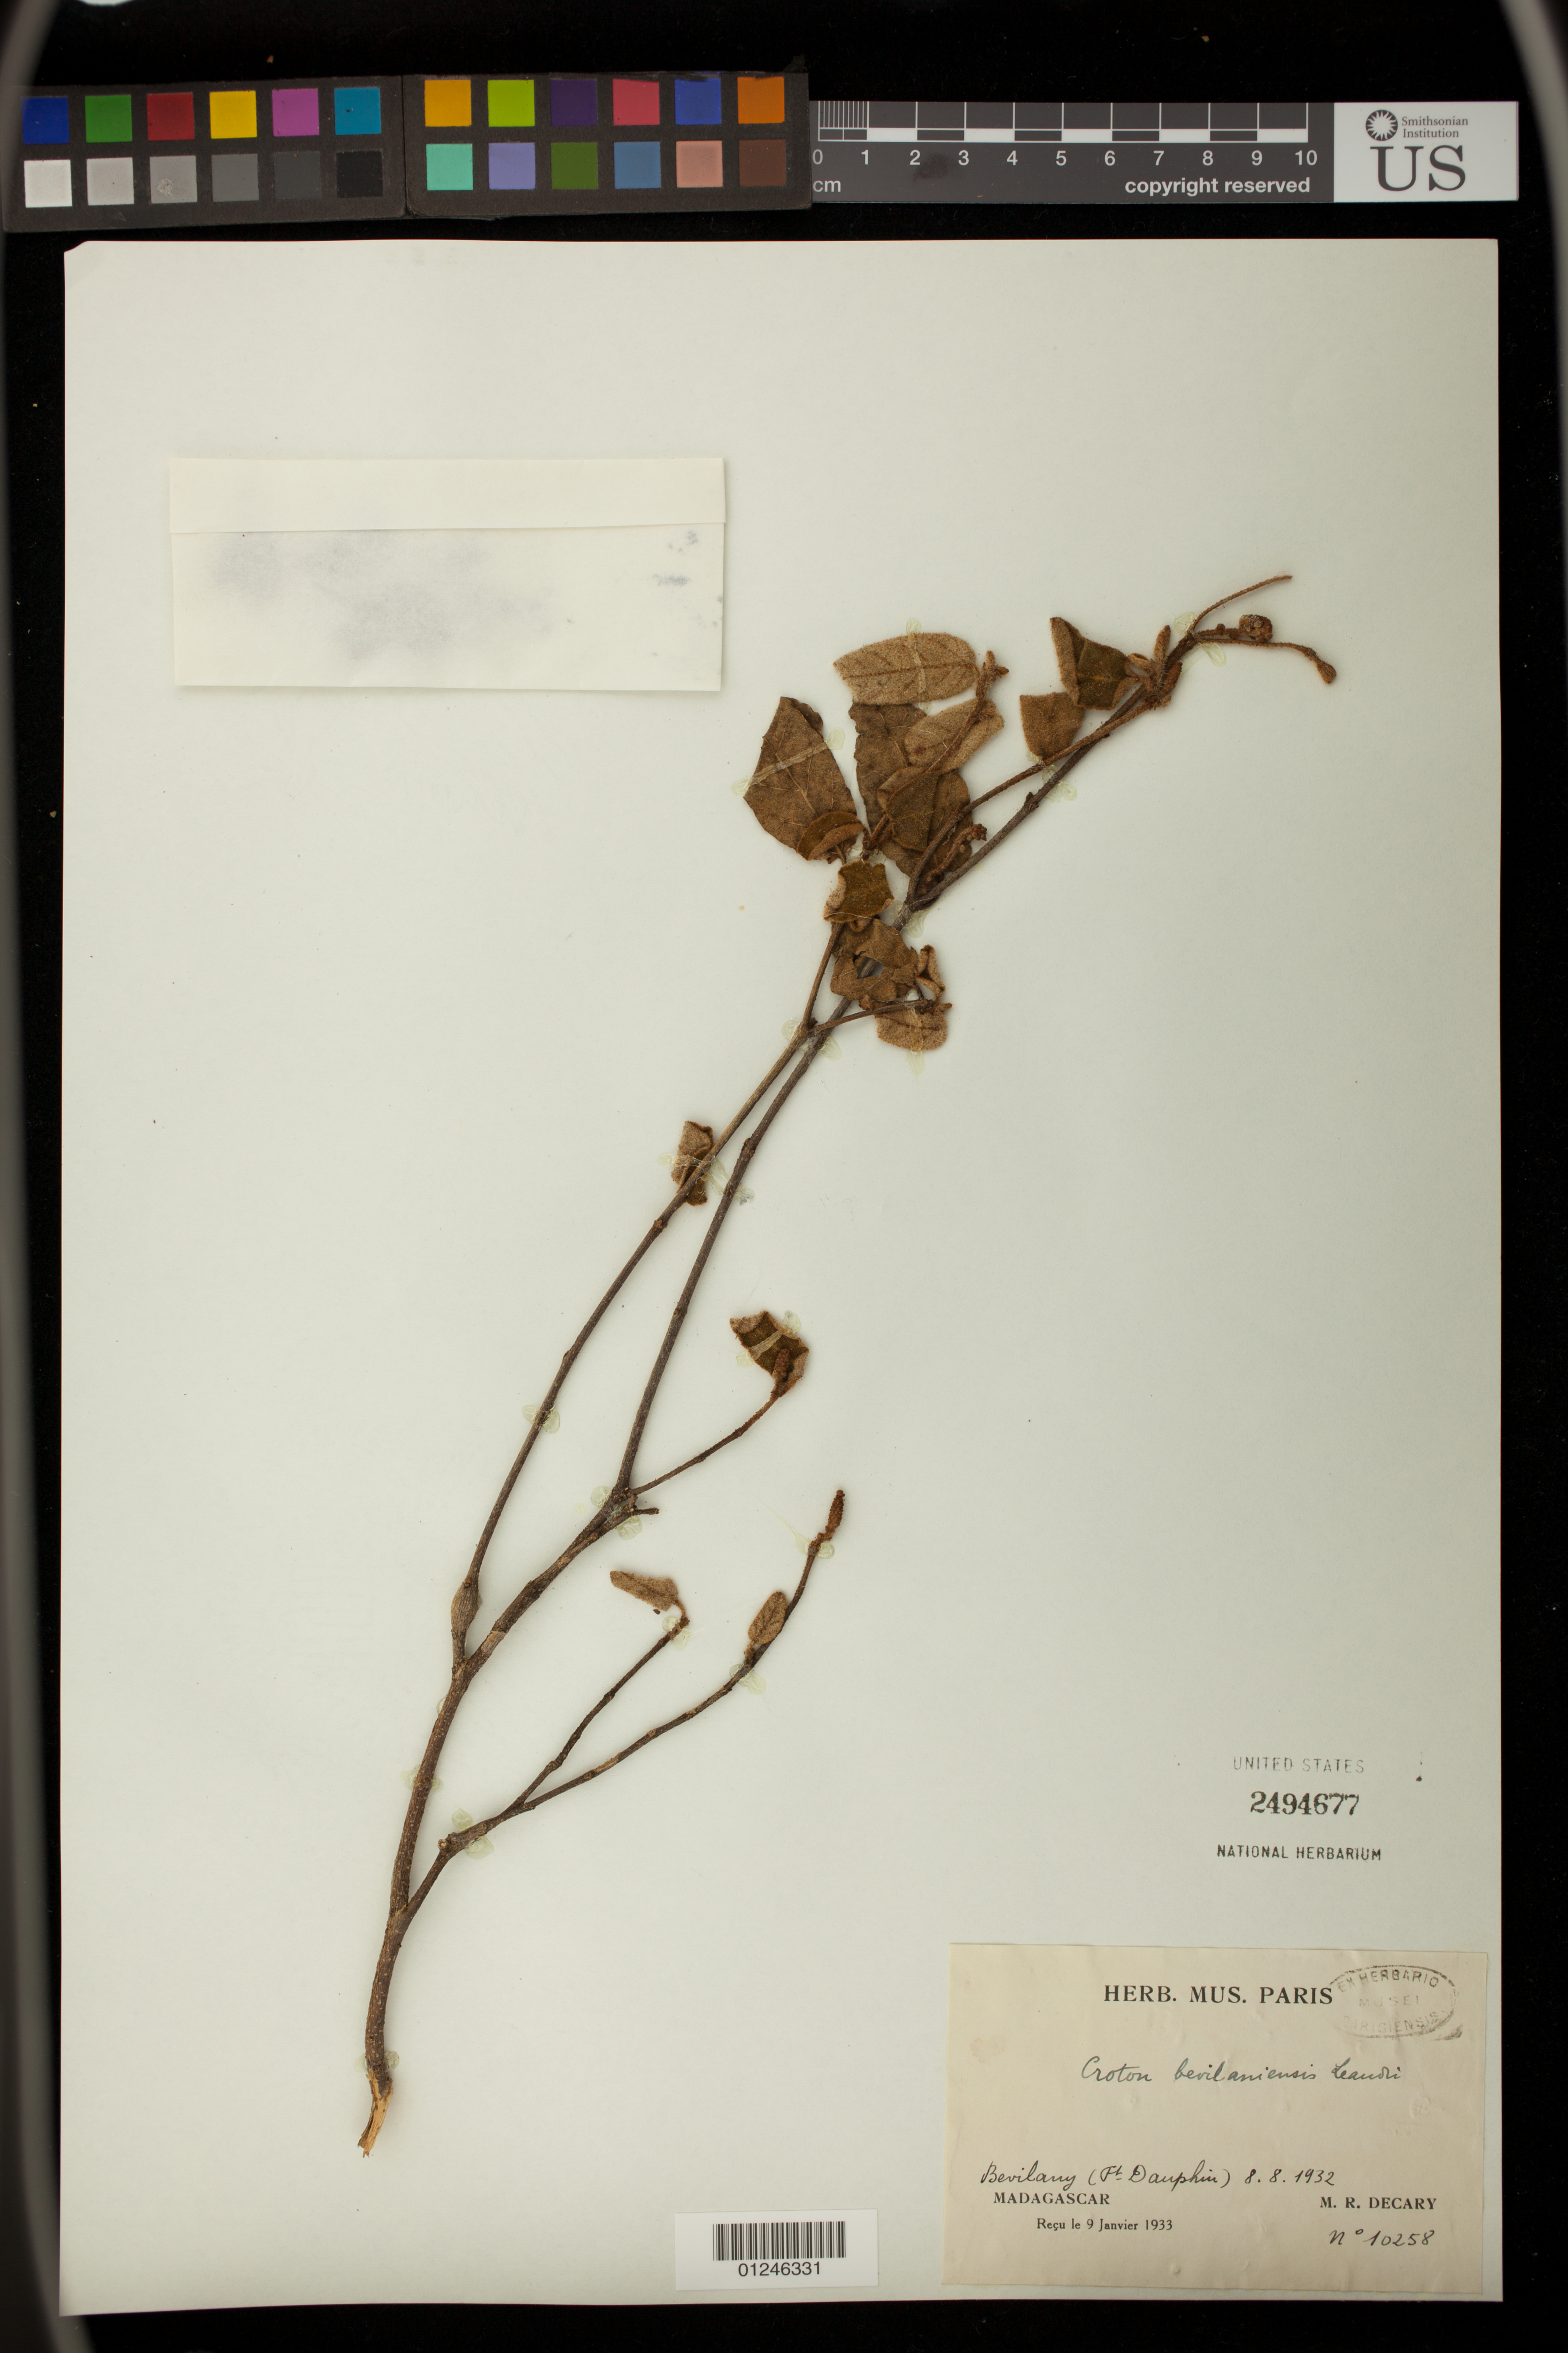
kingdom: Plantae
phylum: Tracheophyta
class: Magnoliopsida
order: Malpighiales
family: Euphorbiaceae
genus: Croton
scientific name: Croton bevilaniensis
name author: Leandri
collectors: R. Decary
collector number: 10258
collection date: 1932-08-08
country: Madagascar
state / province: Anosy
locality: Bevilany (Ft. Dauphin)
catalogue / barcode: US 2494677